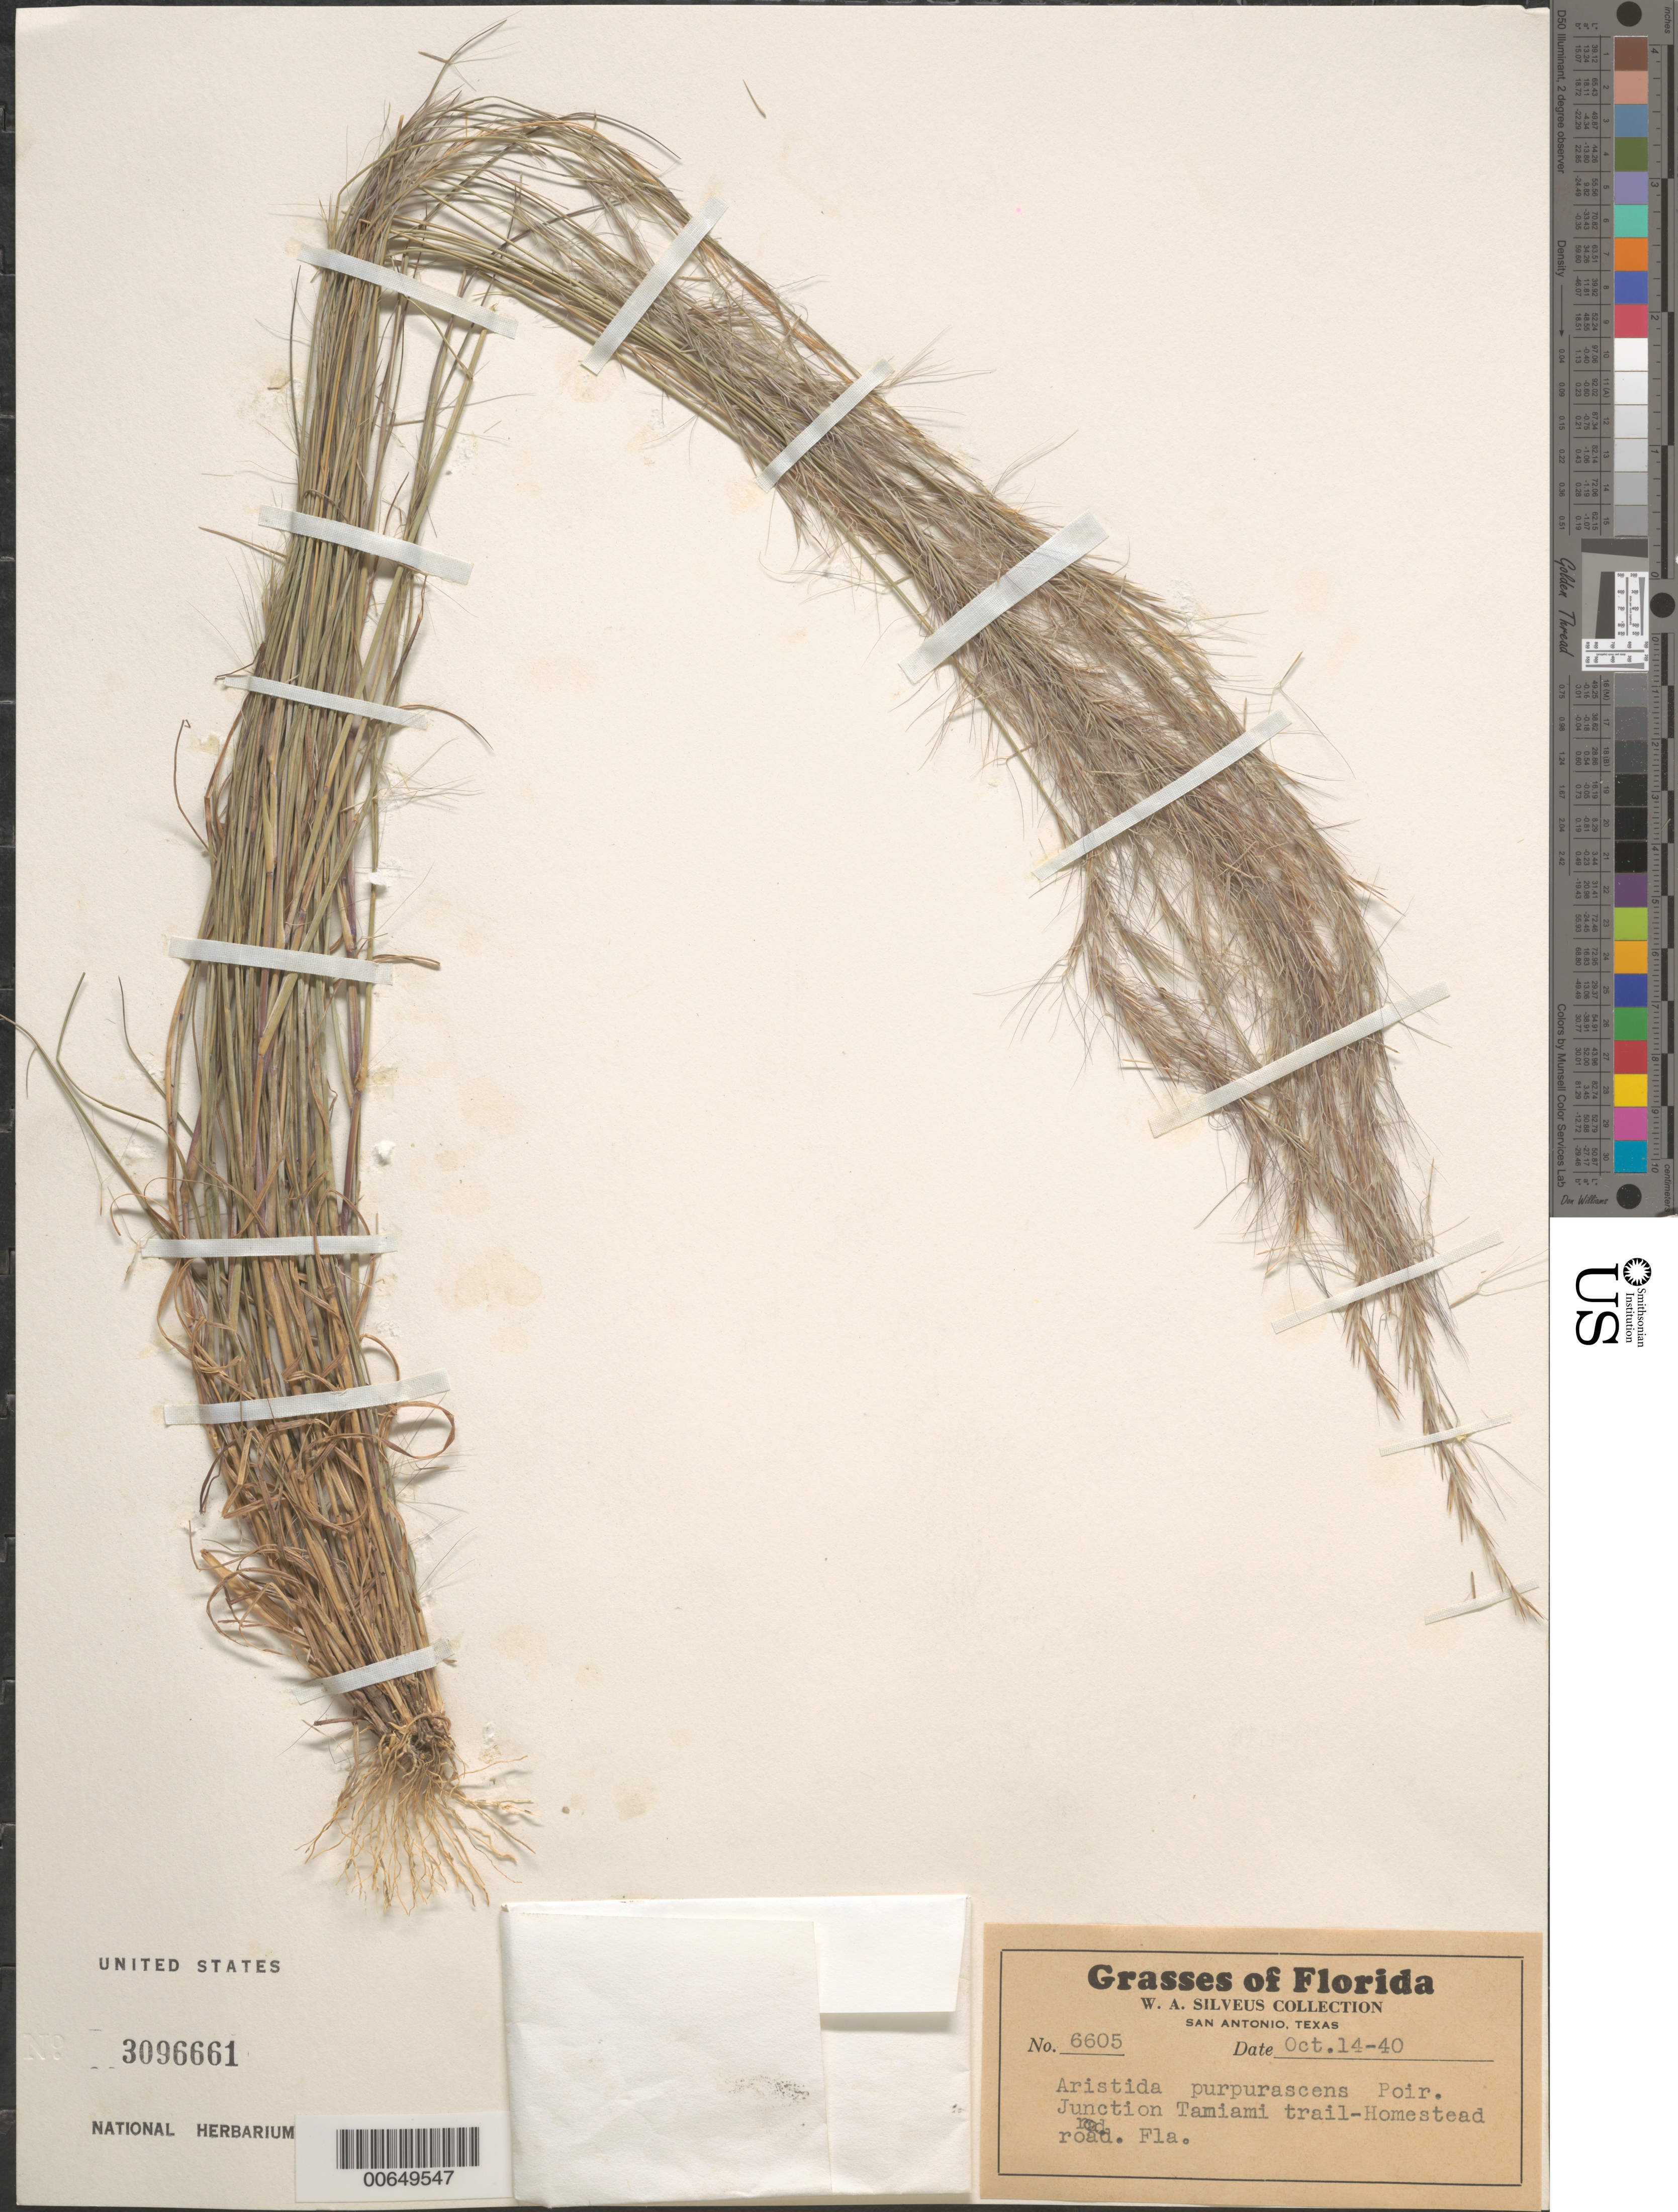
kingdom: Plantae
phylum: Tracheophyta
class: Liliopsida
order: Poales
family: Poaceae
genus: Aristida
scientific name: Aristida purpurascens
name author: Poir. in Lam.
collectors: W. Silveus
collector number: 6605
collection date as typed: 14 Oct 1940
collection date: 1940-10-14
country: United States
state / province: Florida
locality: Junction Tamiami Trail - Homestead road.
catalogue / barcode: US 3096661